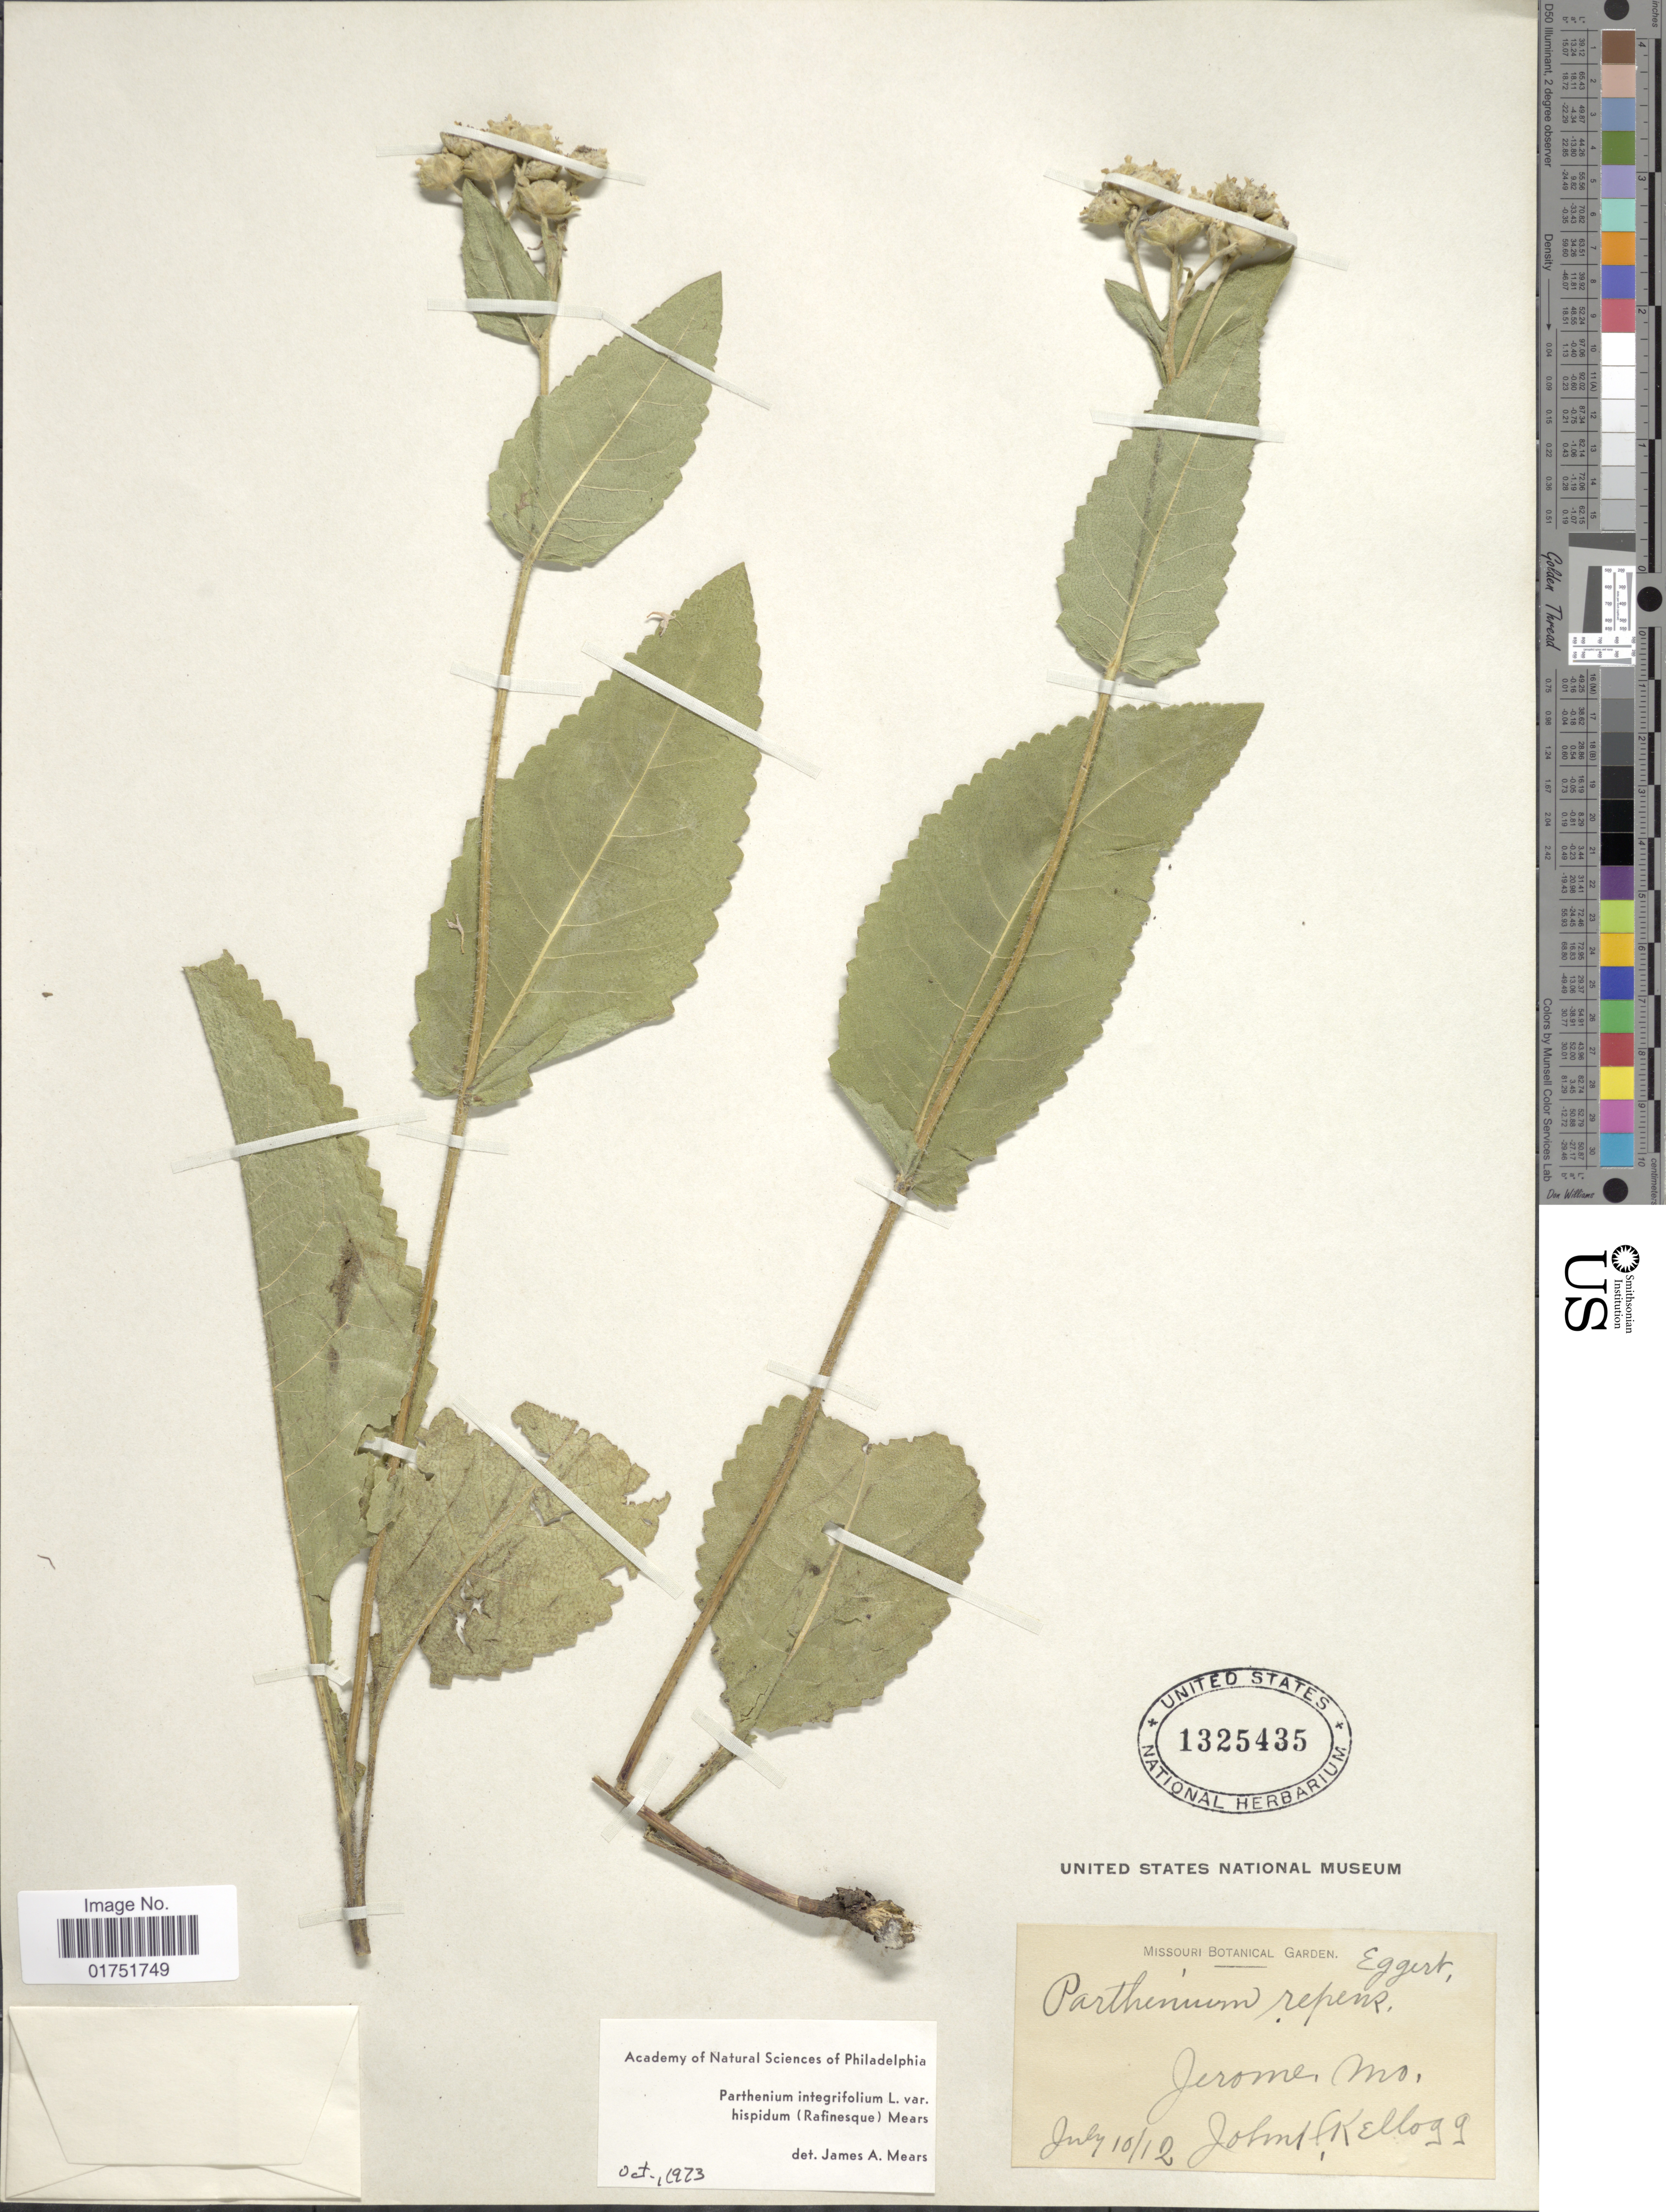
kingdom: Plantae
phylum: Tracheophyta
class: Magnoliopsida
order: Asterales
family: Asteraceae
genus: Parthenium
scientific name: Parthenium hispidum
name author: Raf.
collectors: J. H. Kellogg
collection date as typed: Transcribed d/m/y: 10/7/12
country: United States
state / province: Missouri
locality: Jerome, Mo.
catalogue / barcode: US 1325435